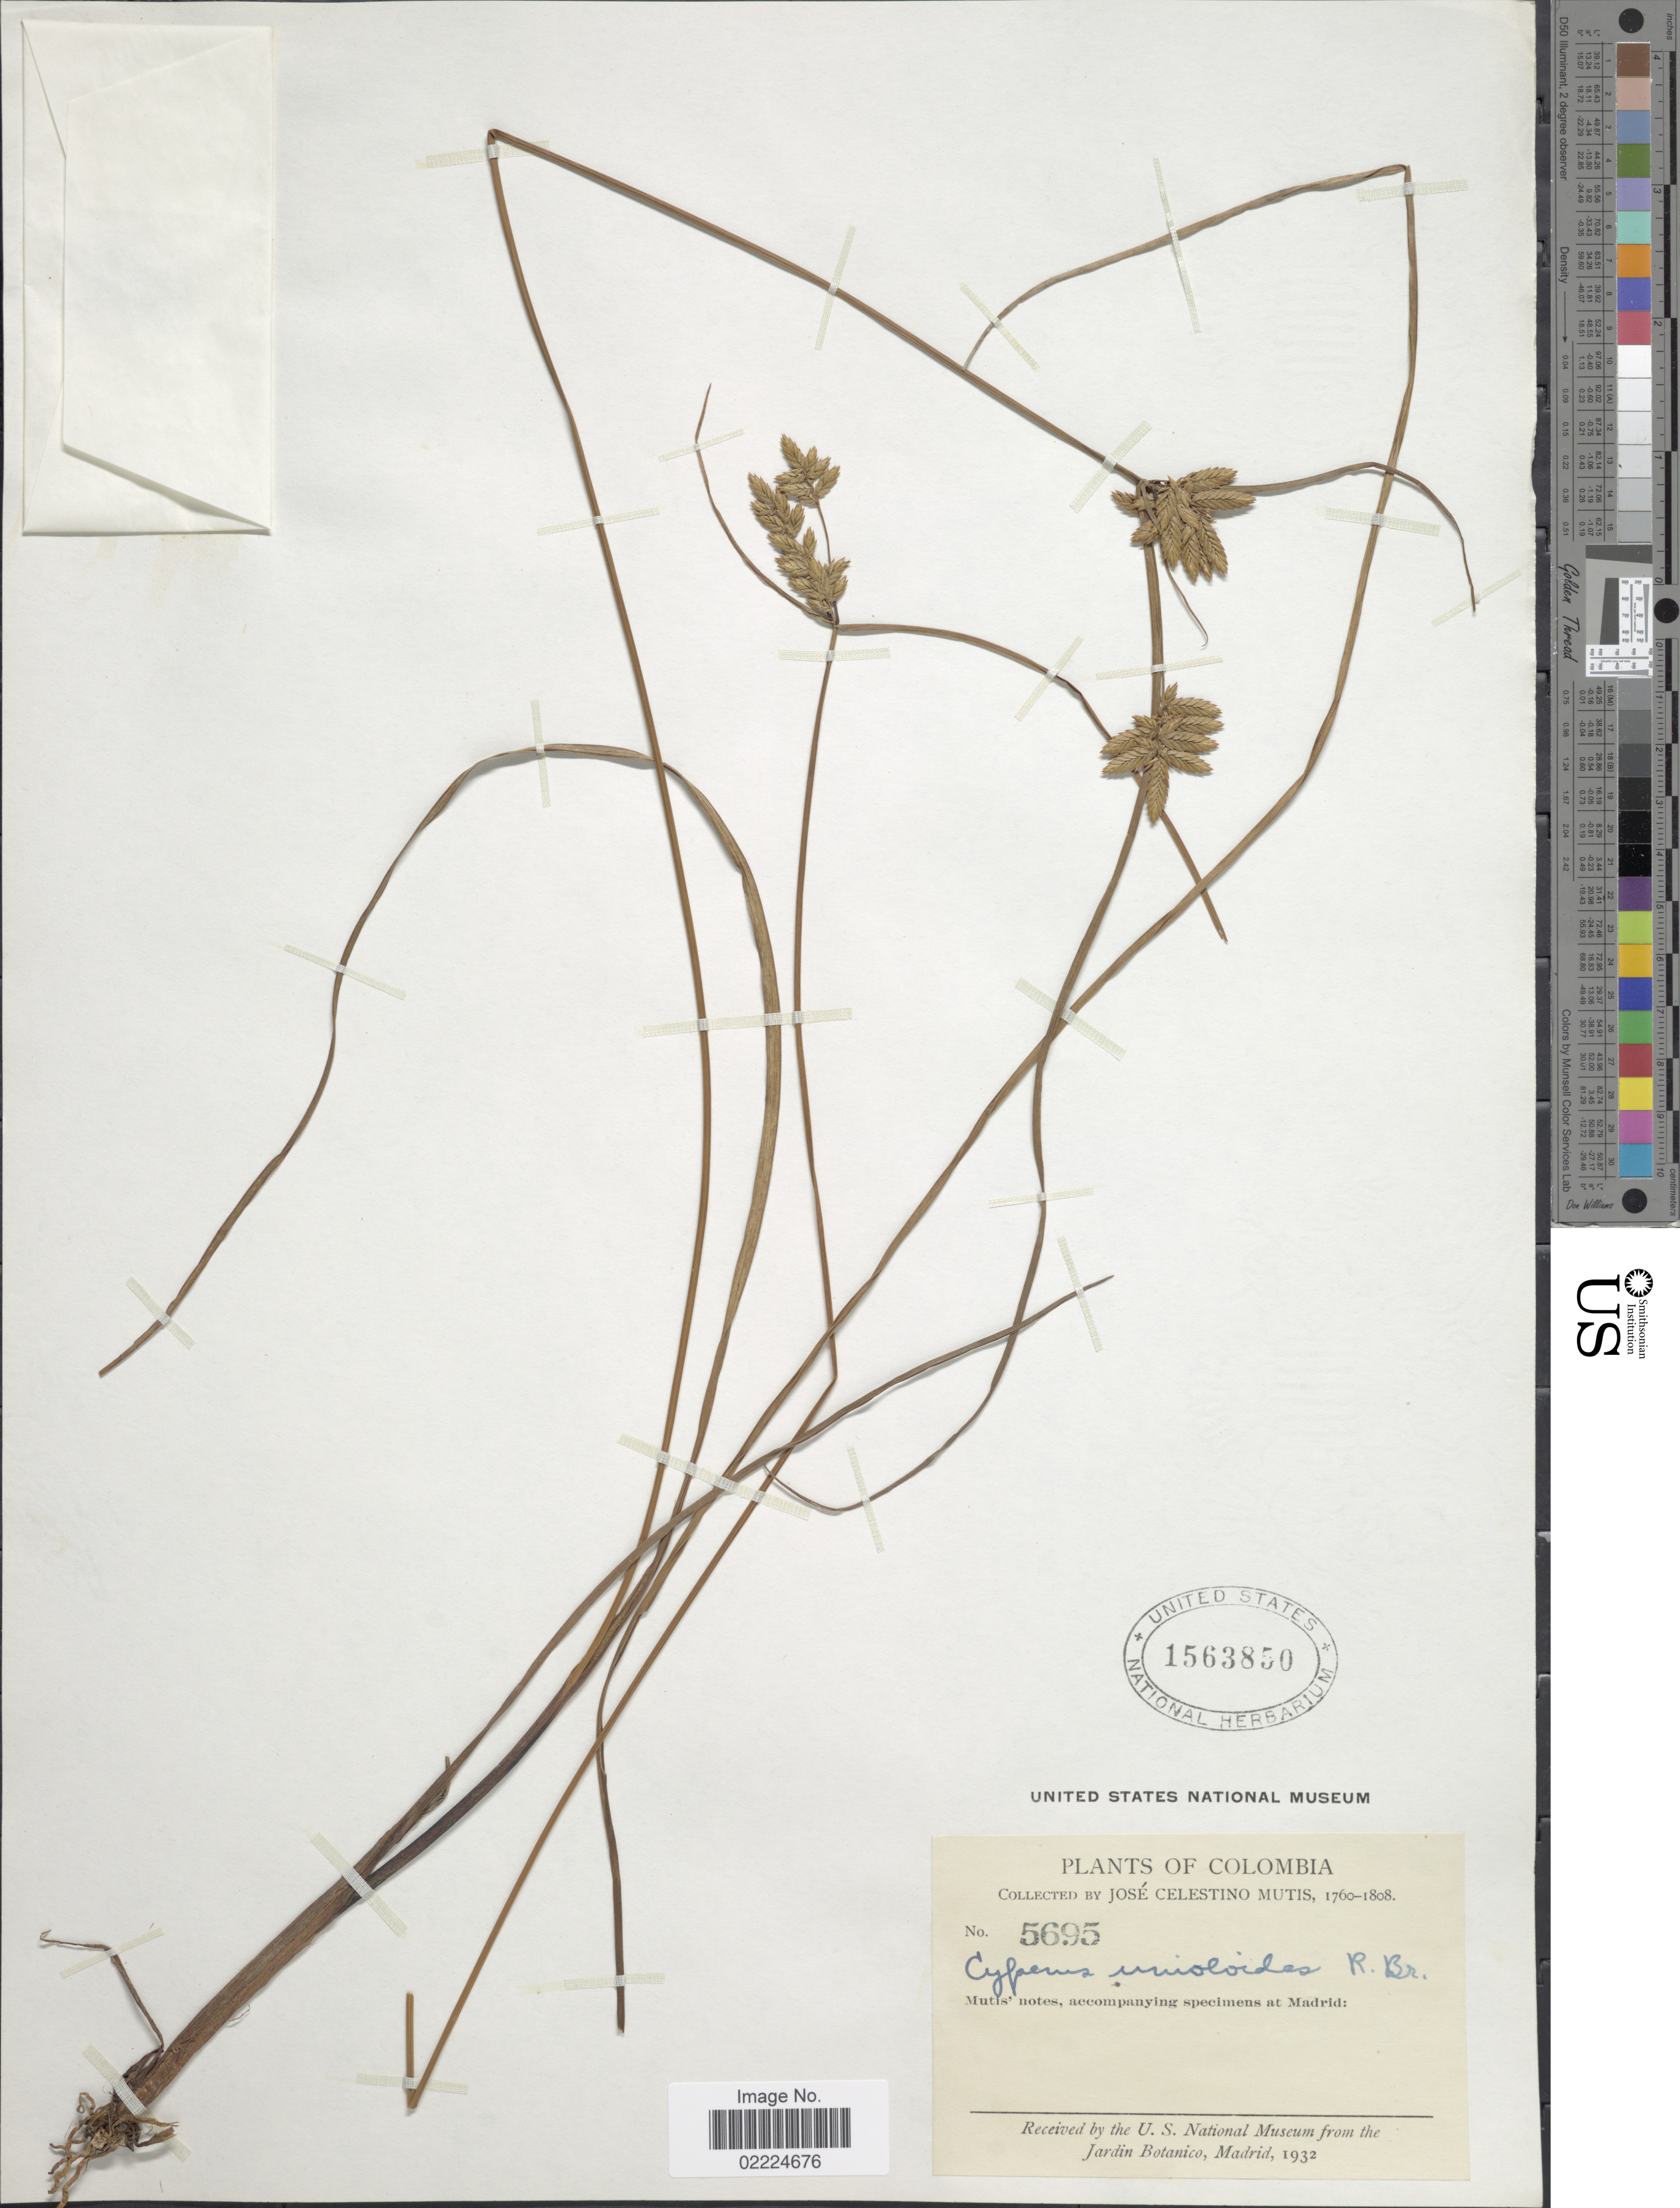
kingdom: Plantae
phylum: Tracheophyta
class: Liliopsida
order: Poales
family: Cyperaceae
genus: Cyperus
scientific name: Cyperus unioloides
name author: R. Br.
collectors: J. C. B. Mutis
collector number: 5695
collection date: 1760/1808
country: Colombia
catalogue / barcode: US 1563850